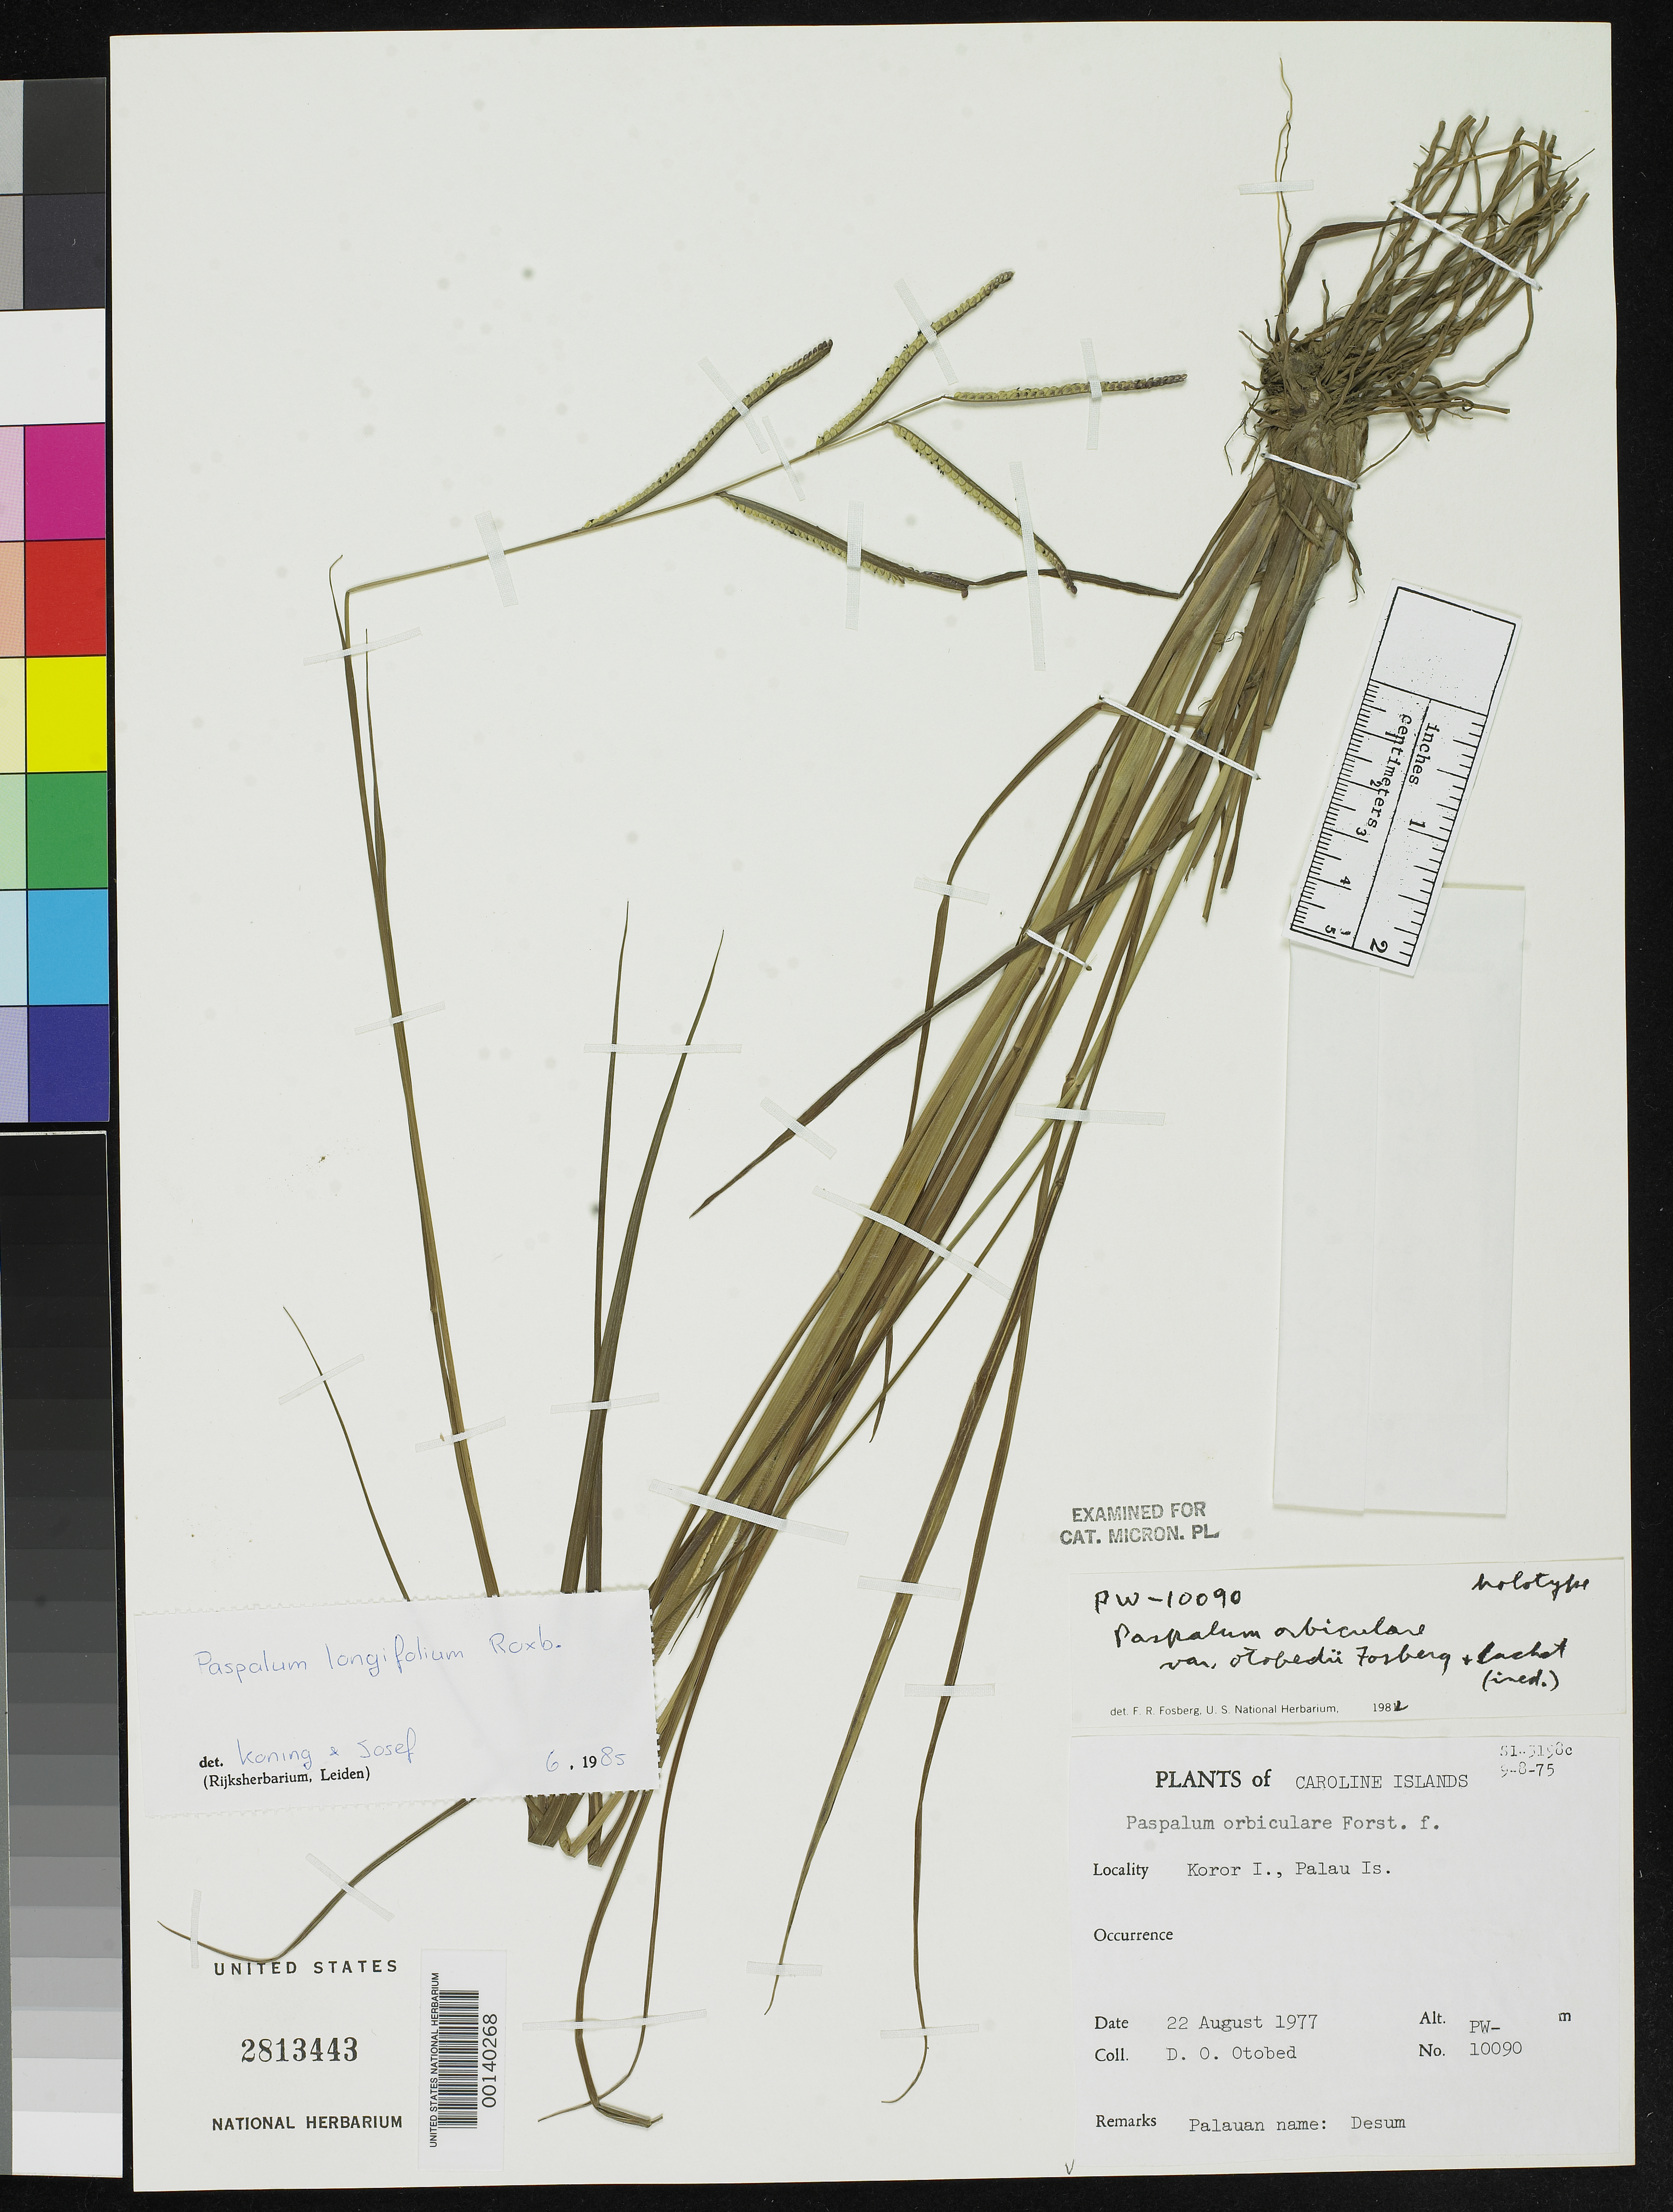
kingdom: Plantae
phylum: Tracheophyta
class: Liliopsida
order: Poales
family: Poaceae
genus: Paspalum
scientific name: Paspalum orbiculare var. otobedii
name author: Fosberg & Sachet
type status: Holotype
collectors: D. O. Otobed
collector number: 10090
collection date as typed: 22 Aug 1977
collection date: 1977-08-22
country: Palau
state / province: Koror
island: Oreor (Koror)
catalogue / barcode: US 2813443